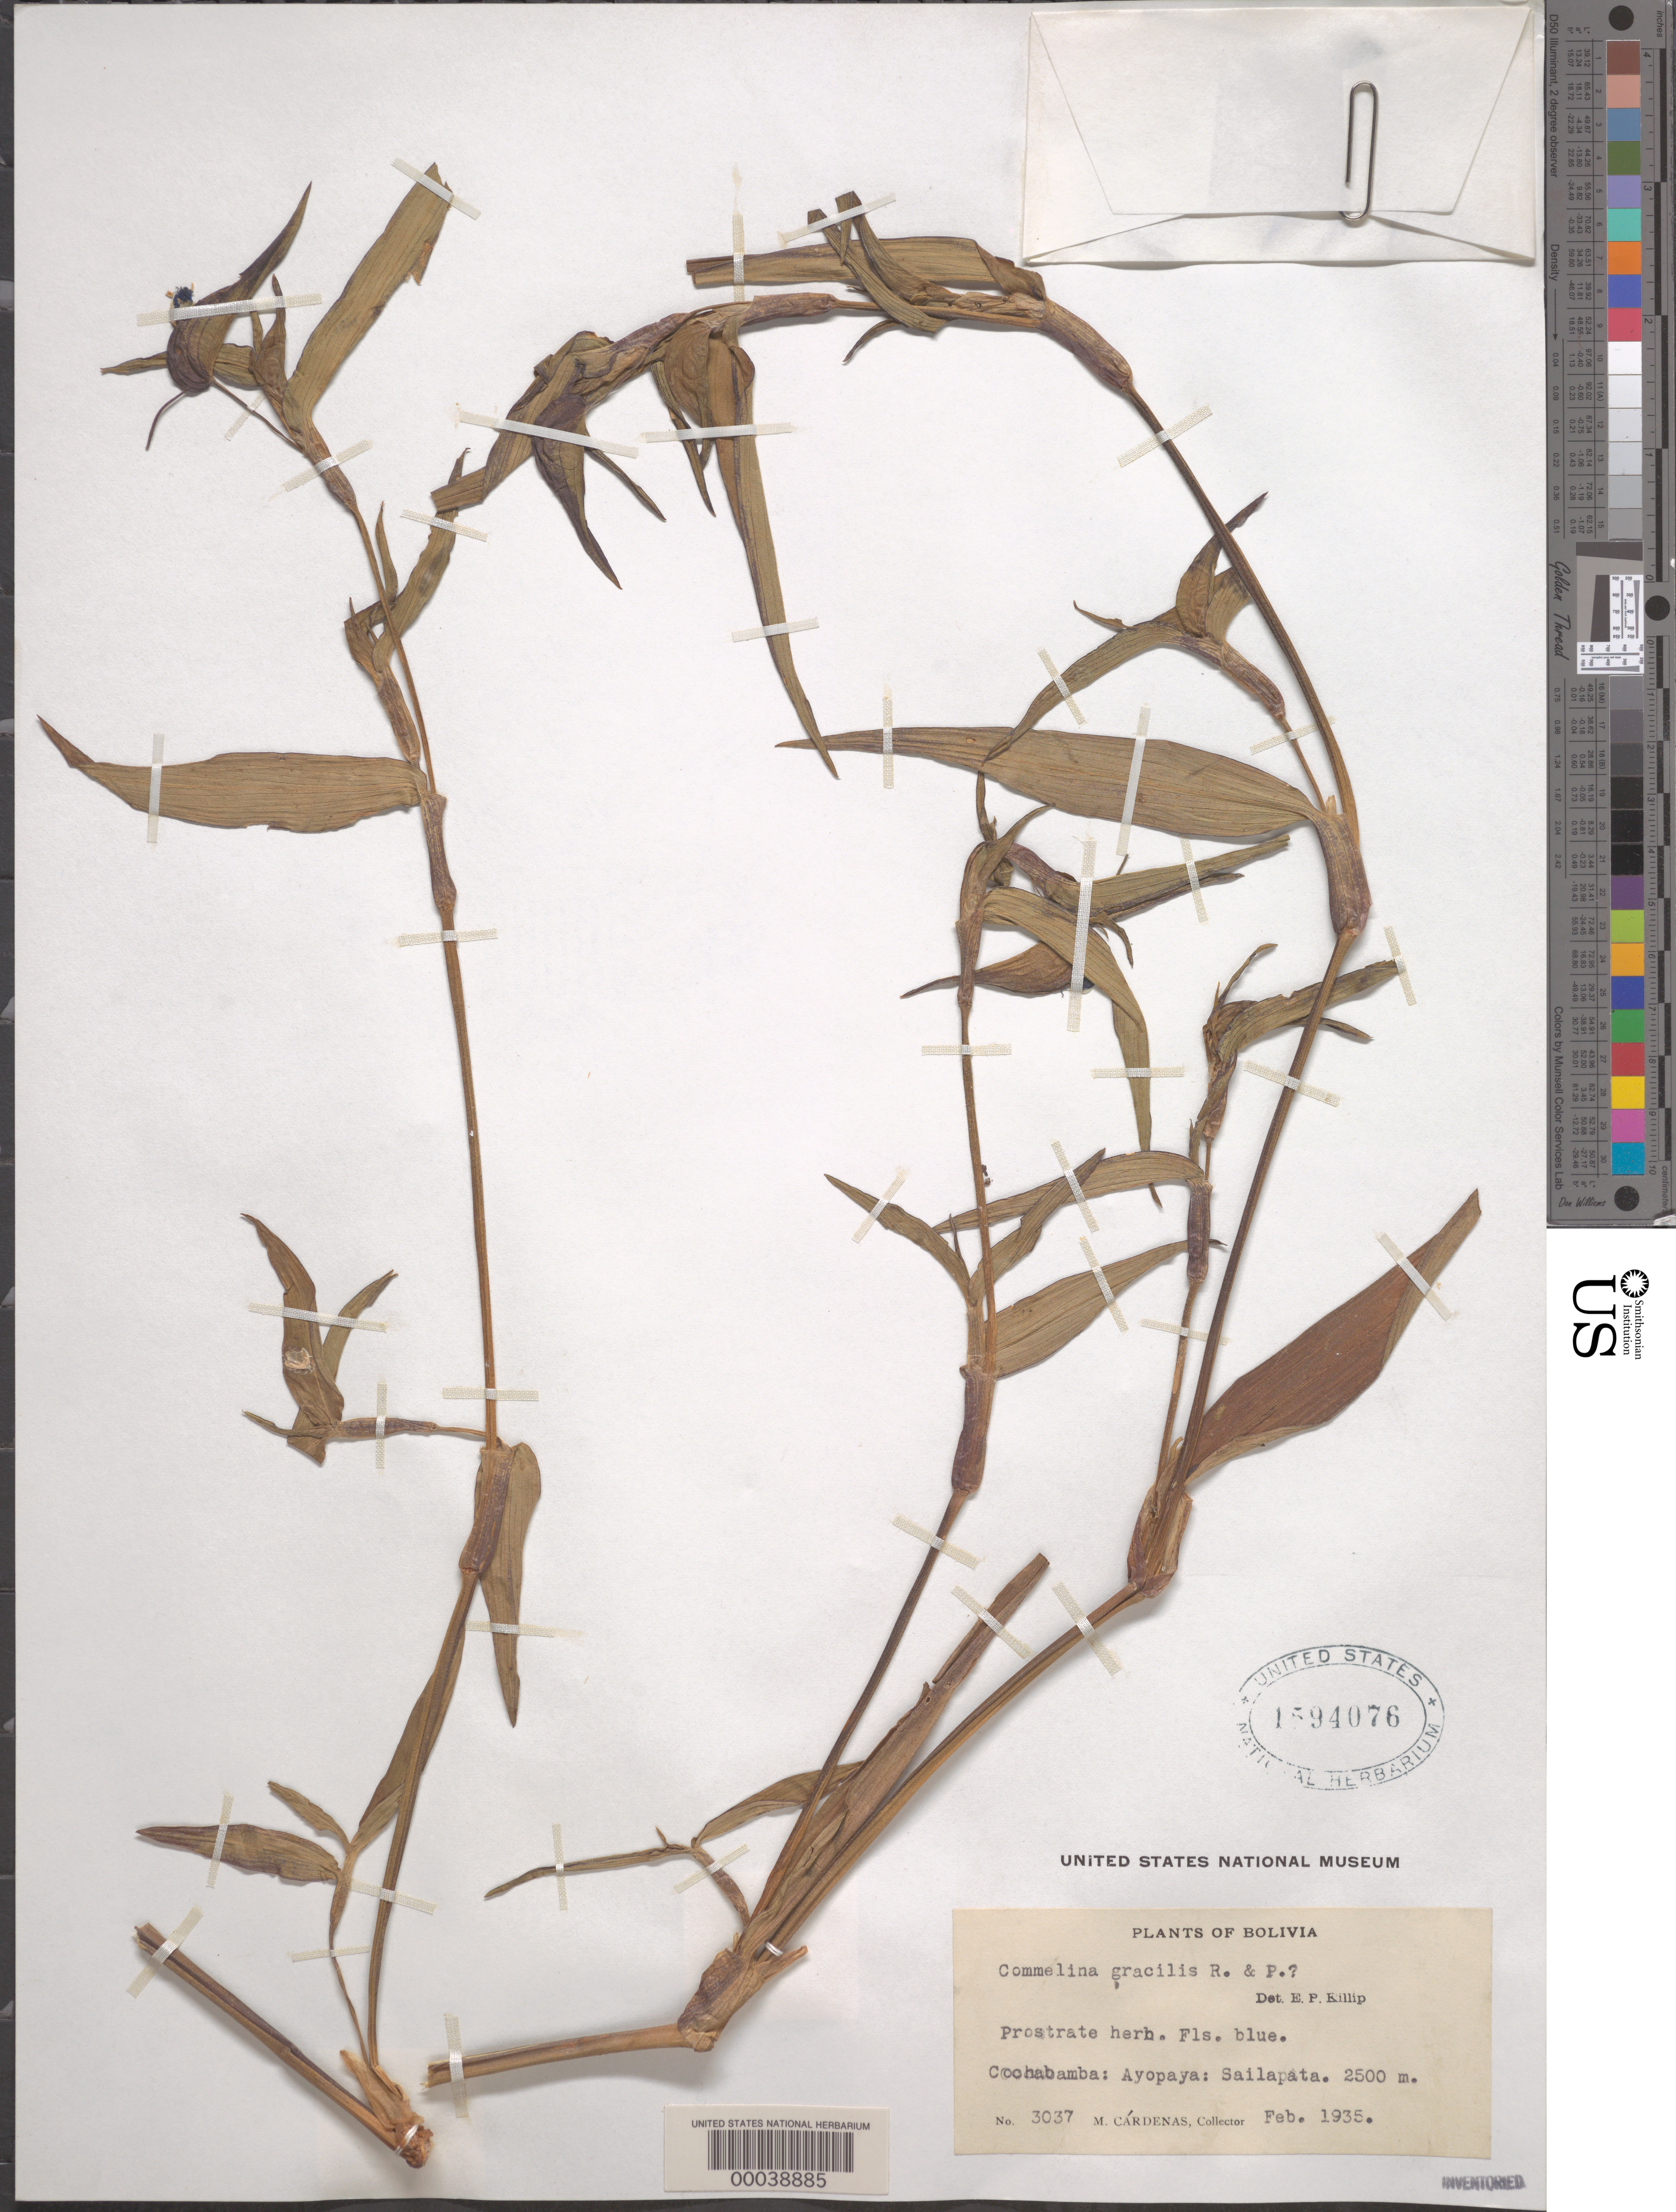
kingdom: Plantae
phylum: Tracheophyta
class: Liliopsida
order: Commelinales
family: Commelinaceae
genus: Commelina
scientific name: Commelina quitensis var. mandonii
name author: C.B. Clarke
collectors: M. Cárdenas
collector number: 3037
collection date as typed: Feb 1935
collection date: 1935-02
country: Bolivia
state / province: Cochabamba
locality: Ayopaya; Sailapata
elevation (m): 2500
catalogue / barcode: US 1594076